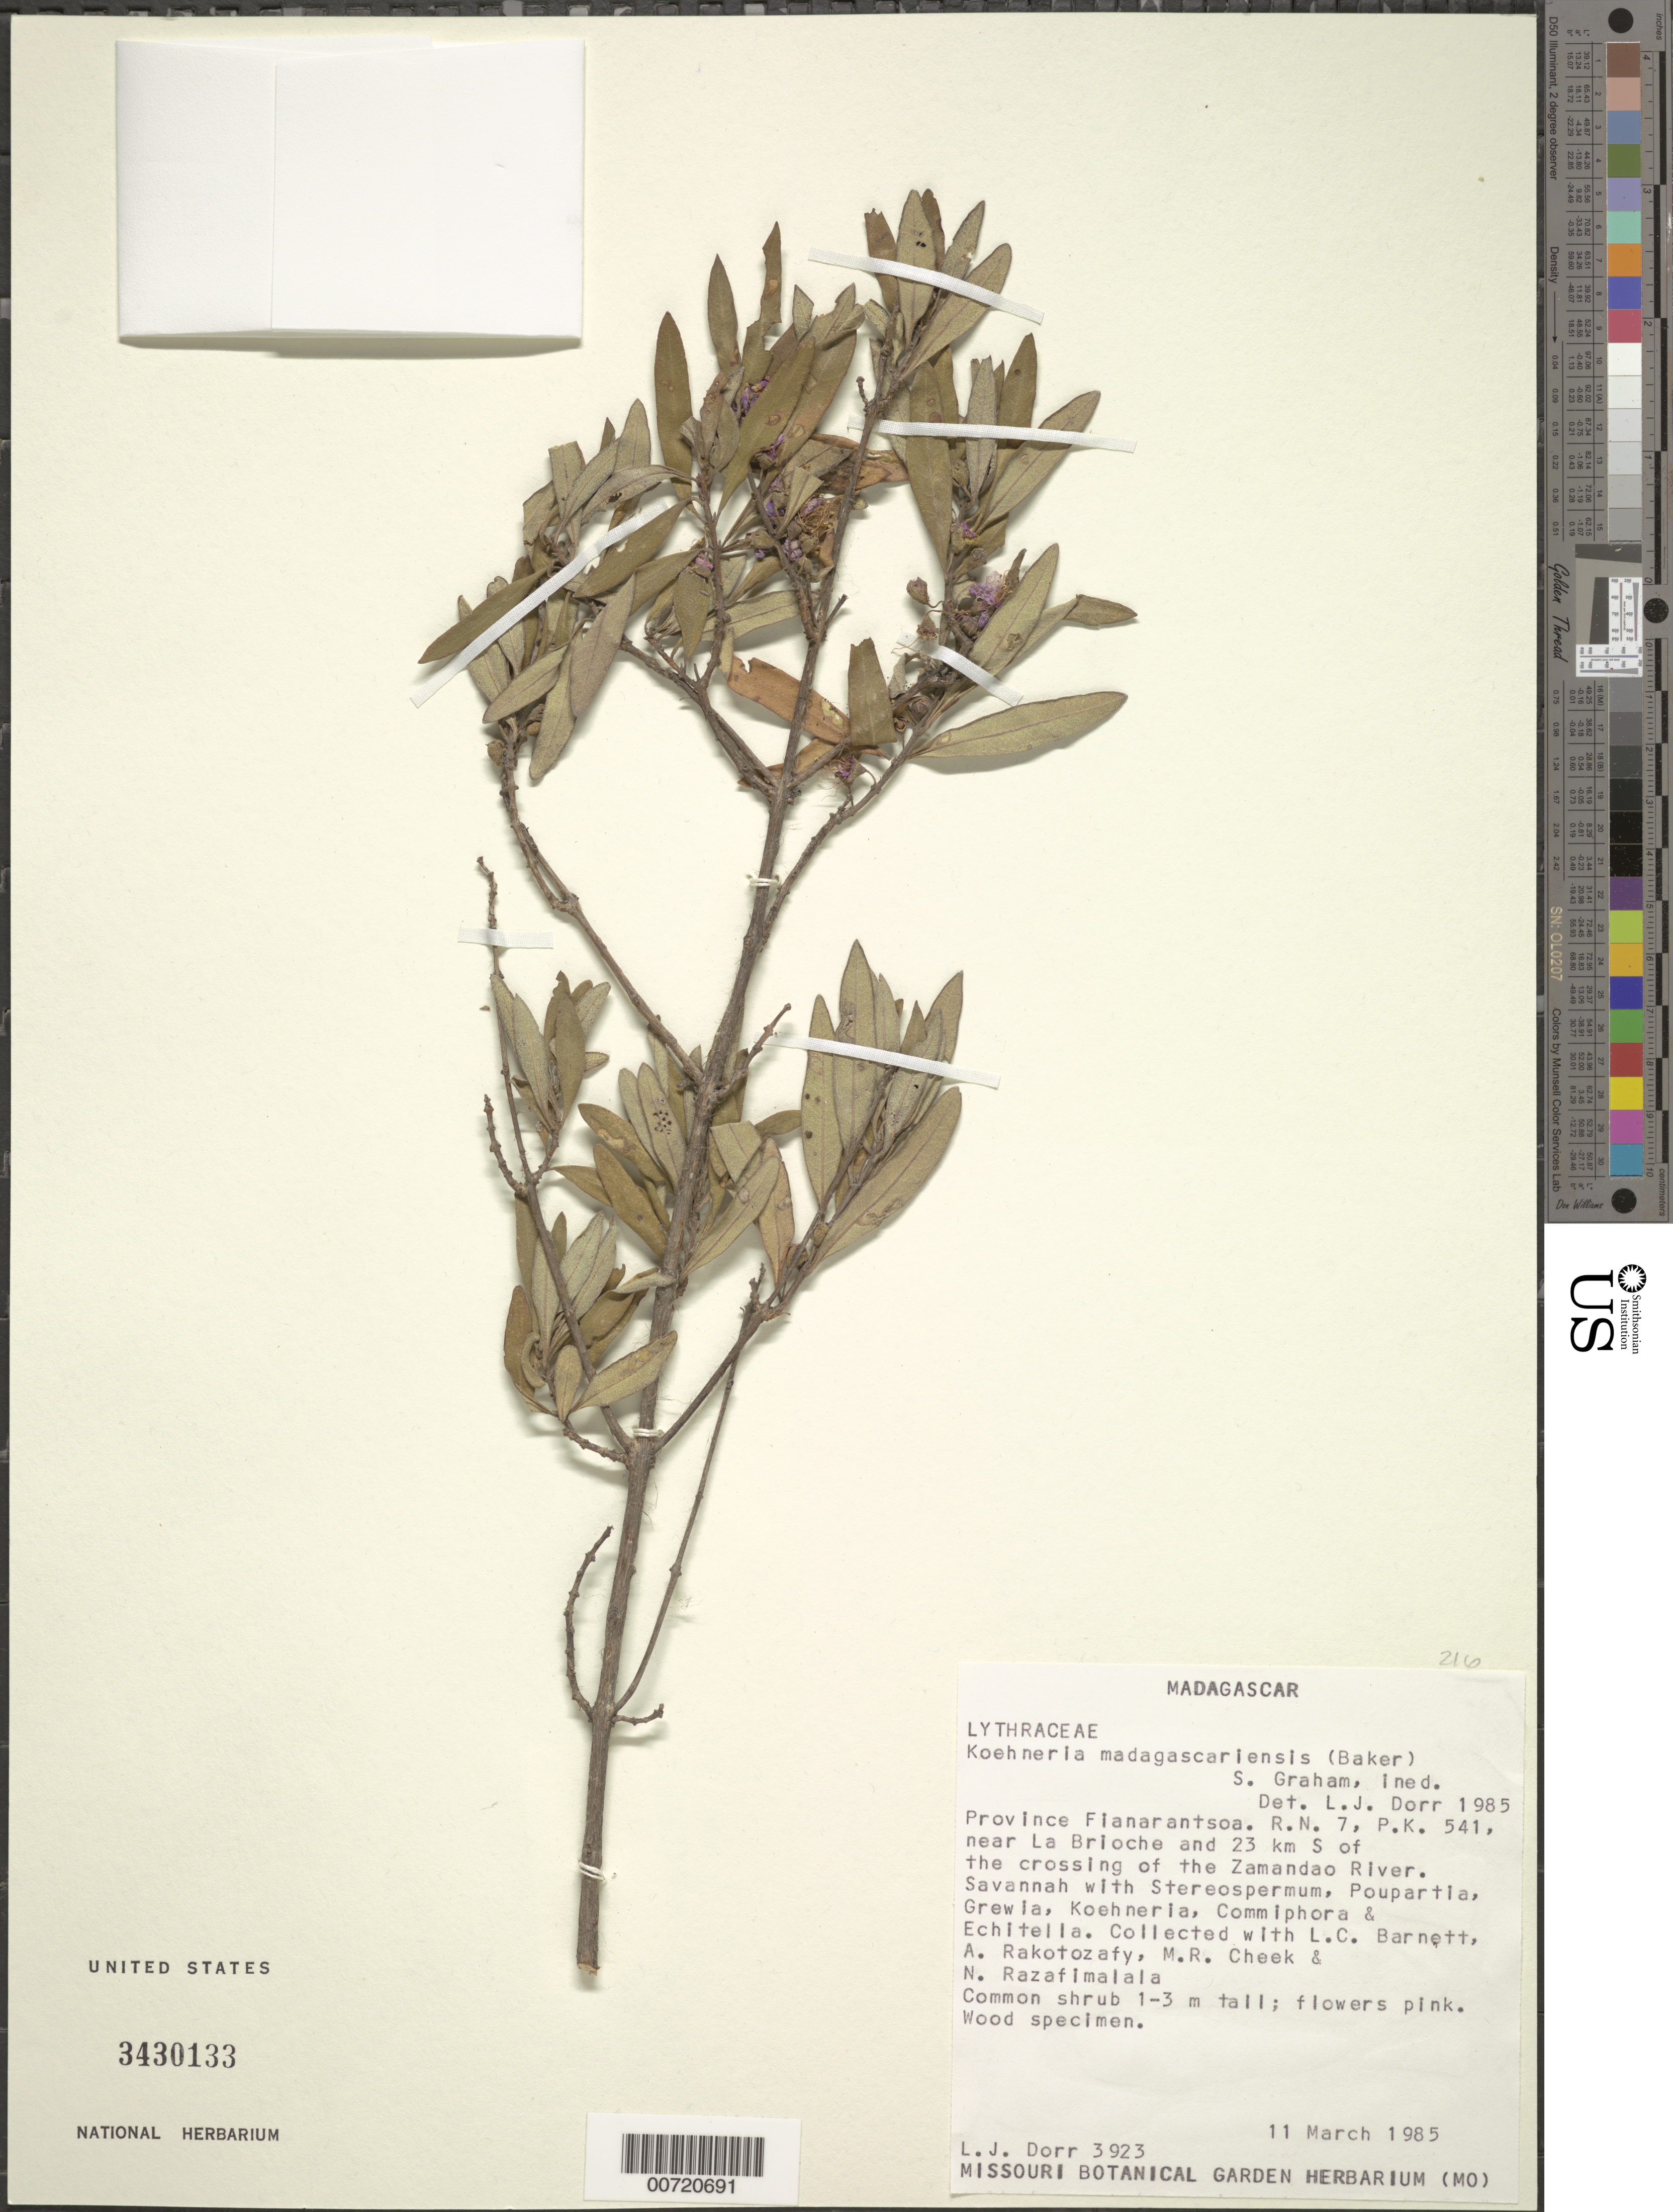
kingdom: Plantae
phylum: Tracheophyta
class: Magnoliopsida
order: Myrtales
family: Lythraceae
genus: Koehneria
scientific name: Koehneria madagascariensis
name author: (Baker) S.A. Graham et al.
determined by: Dorr, L. J., (BOT), Smithsonian Institution - National Museum of Natural History (UNITED STATES)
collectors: L. J. Dorr, L. C. Barnett, A. Rakotozafy, M. Cheek & N. Razafimalala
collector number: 3923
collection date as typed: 11 Mar 1985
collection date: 1985-03-11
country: Madagascar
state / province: Ihorombe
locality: R.N. 7, P.K. 541, near La Brioche and 23 km S of the crossing of the Zamandao River.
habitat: Savannah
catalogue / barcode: US 3430133